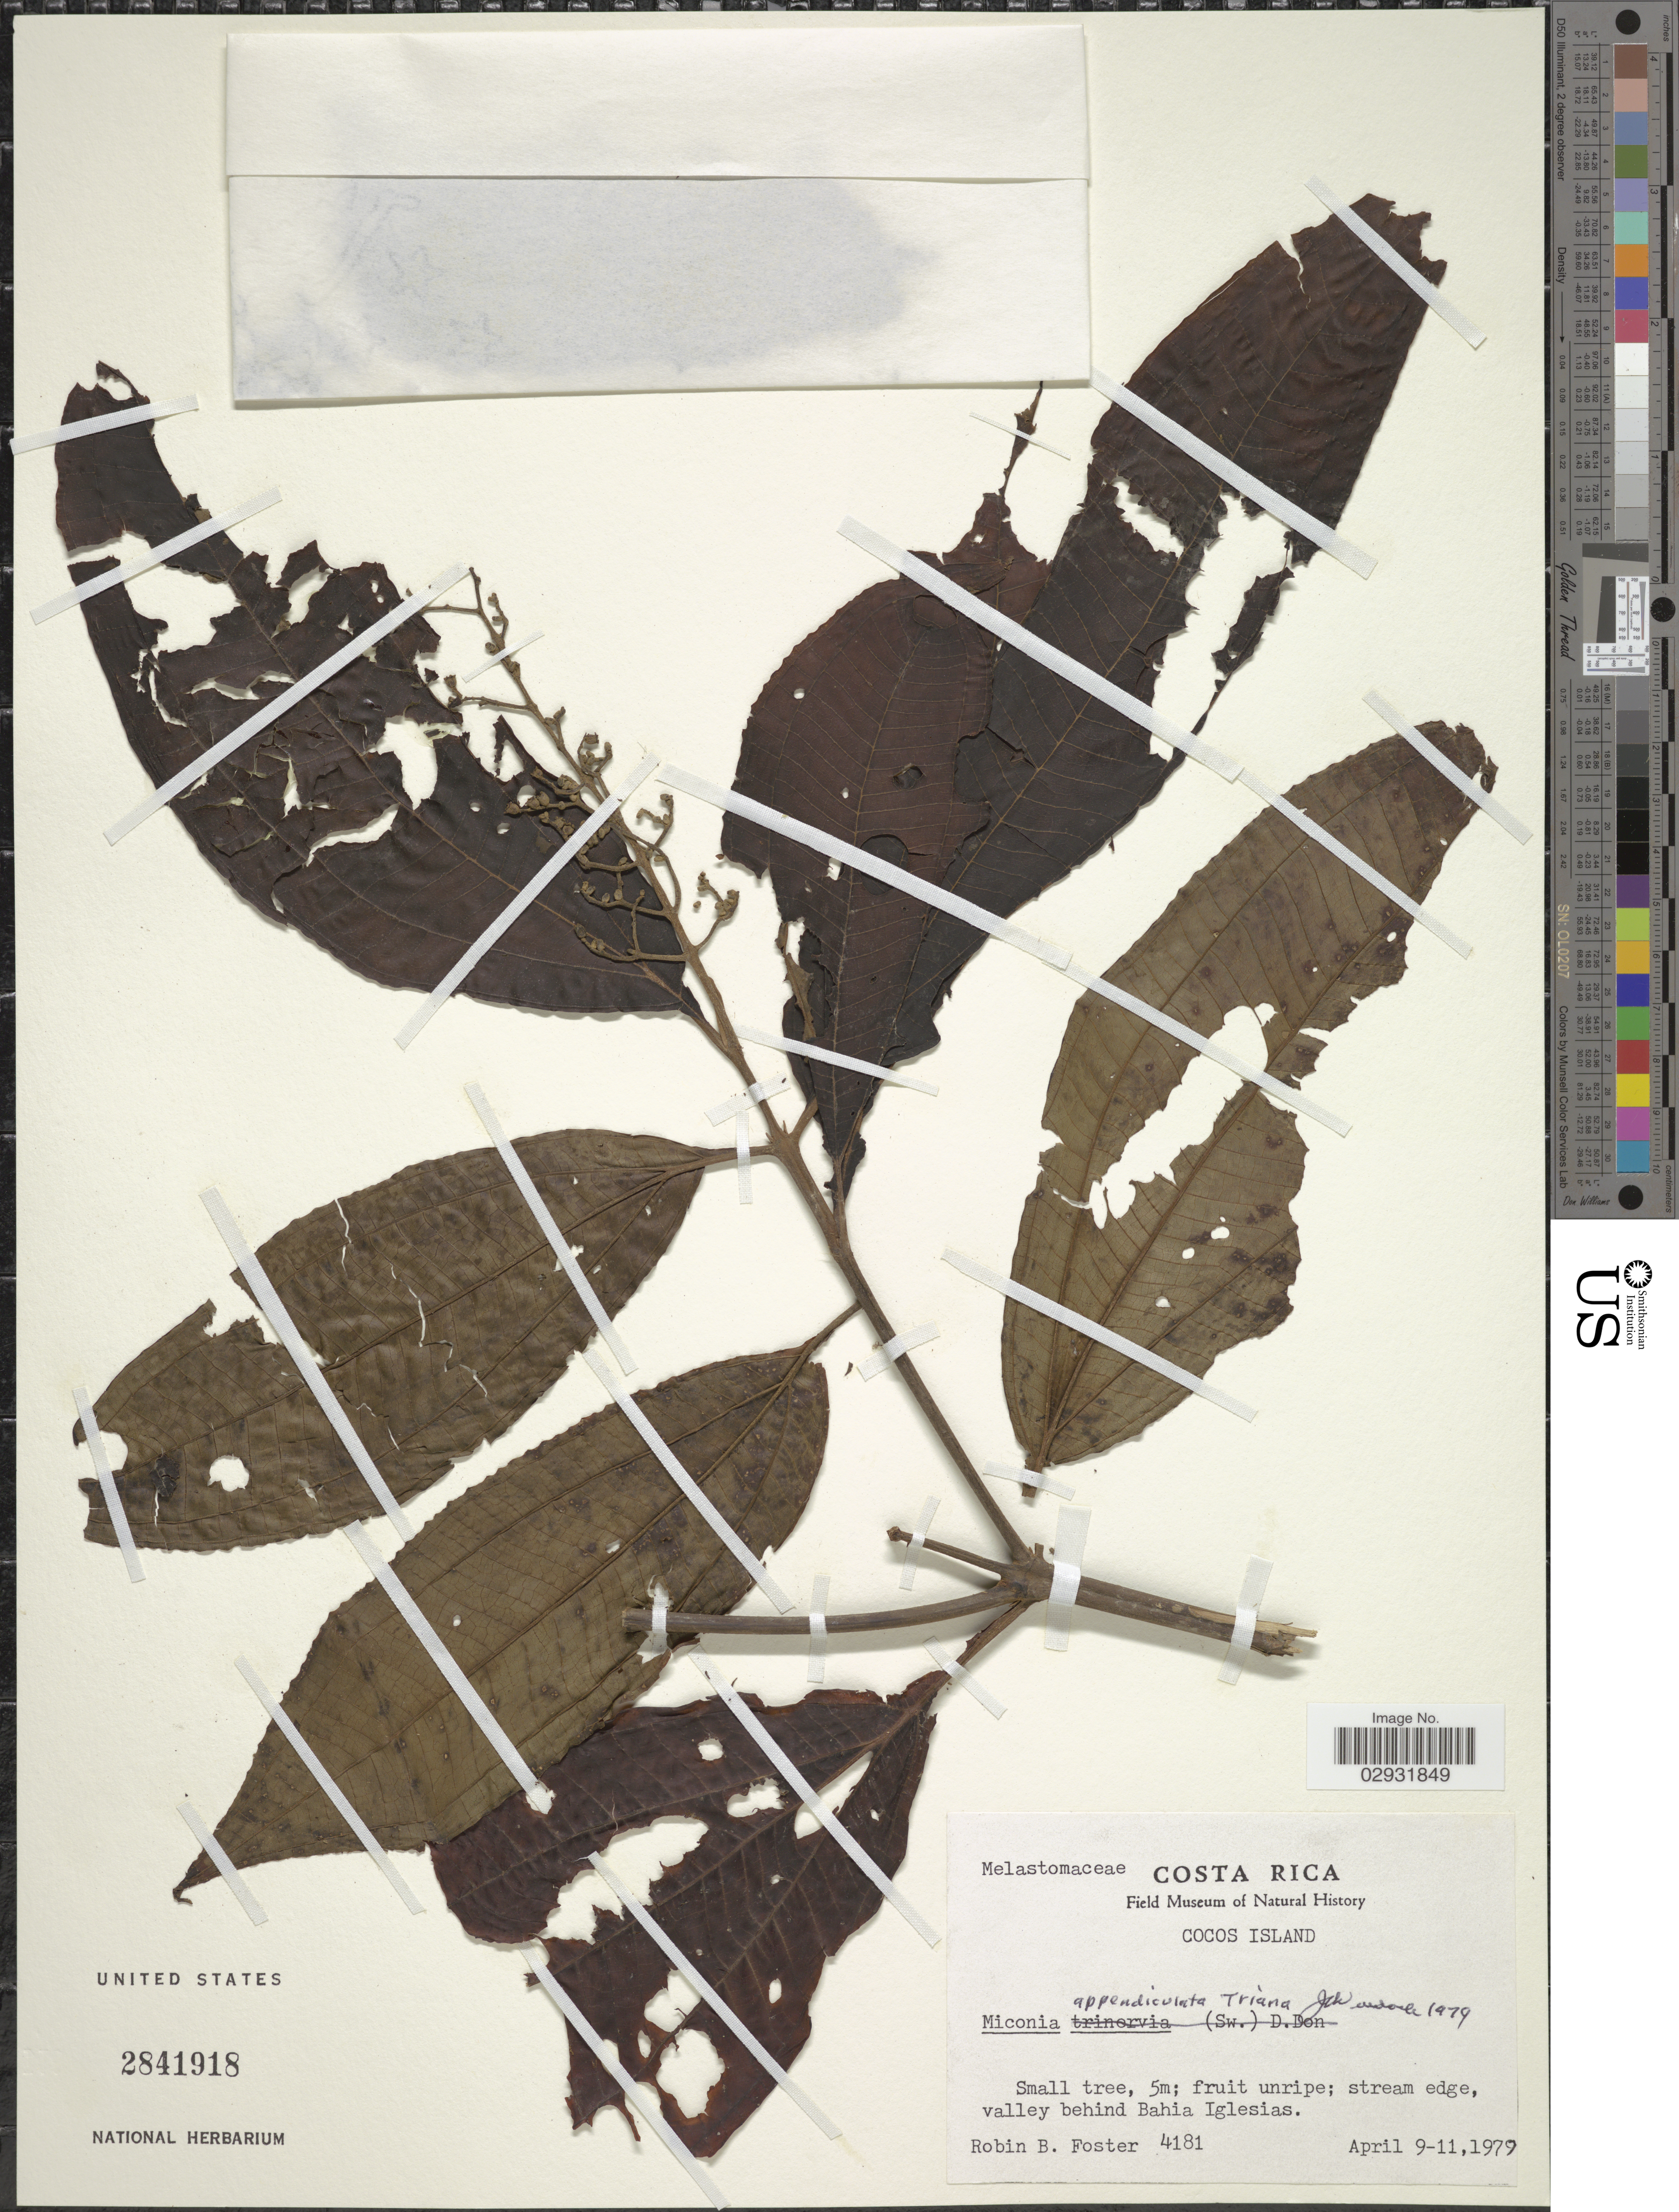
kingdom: Plantae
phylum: Tracheophyta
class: Magnoliopsida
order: Myrtales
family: Melastomataceae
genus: Miconia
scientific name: Miconia appendiculata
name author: Triana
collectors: R. B. Foster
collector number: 4181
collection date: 1979-04-09/1979-04-11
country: Costa Rica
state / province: Puntarenas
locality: Cocos Island. Stream edge, valley behind Bahia Iglesias.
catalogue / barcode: US 2841918